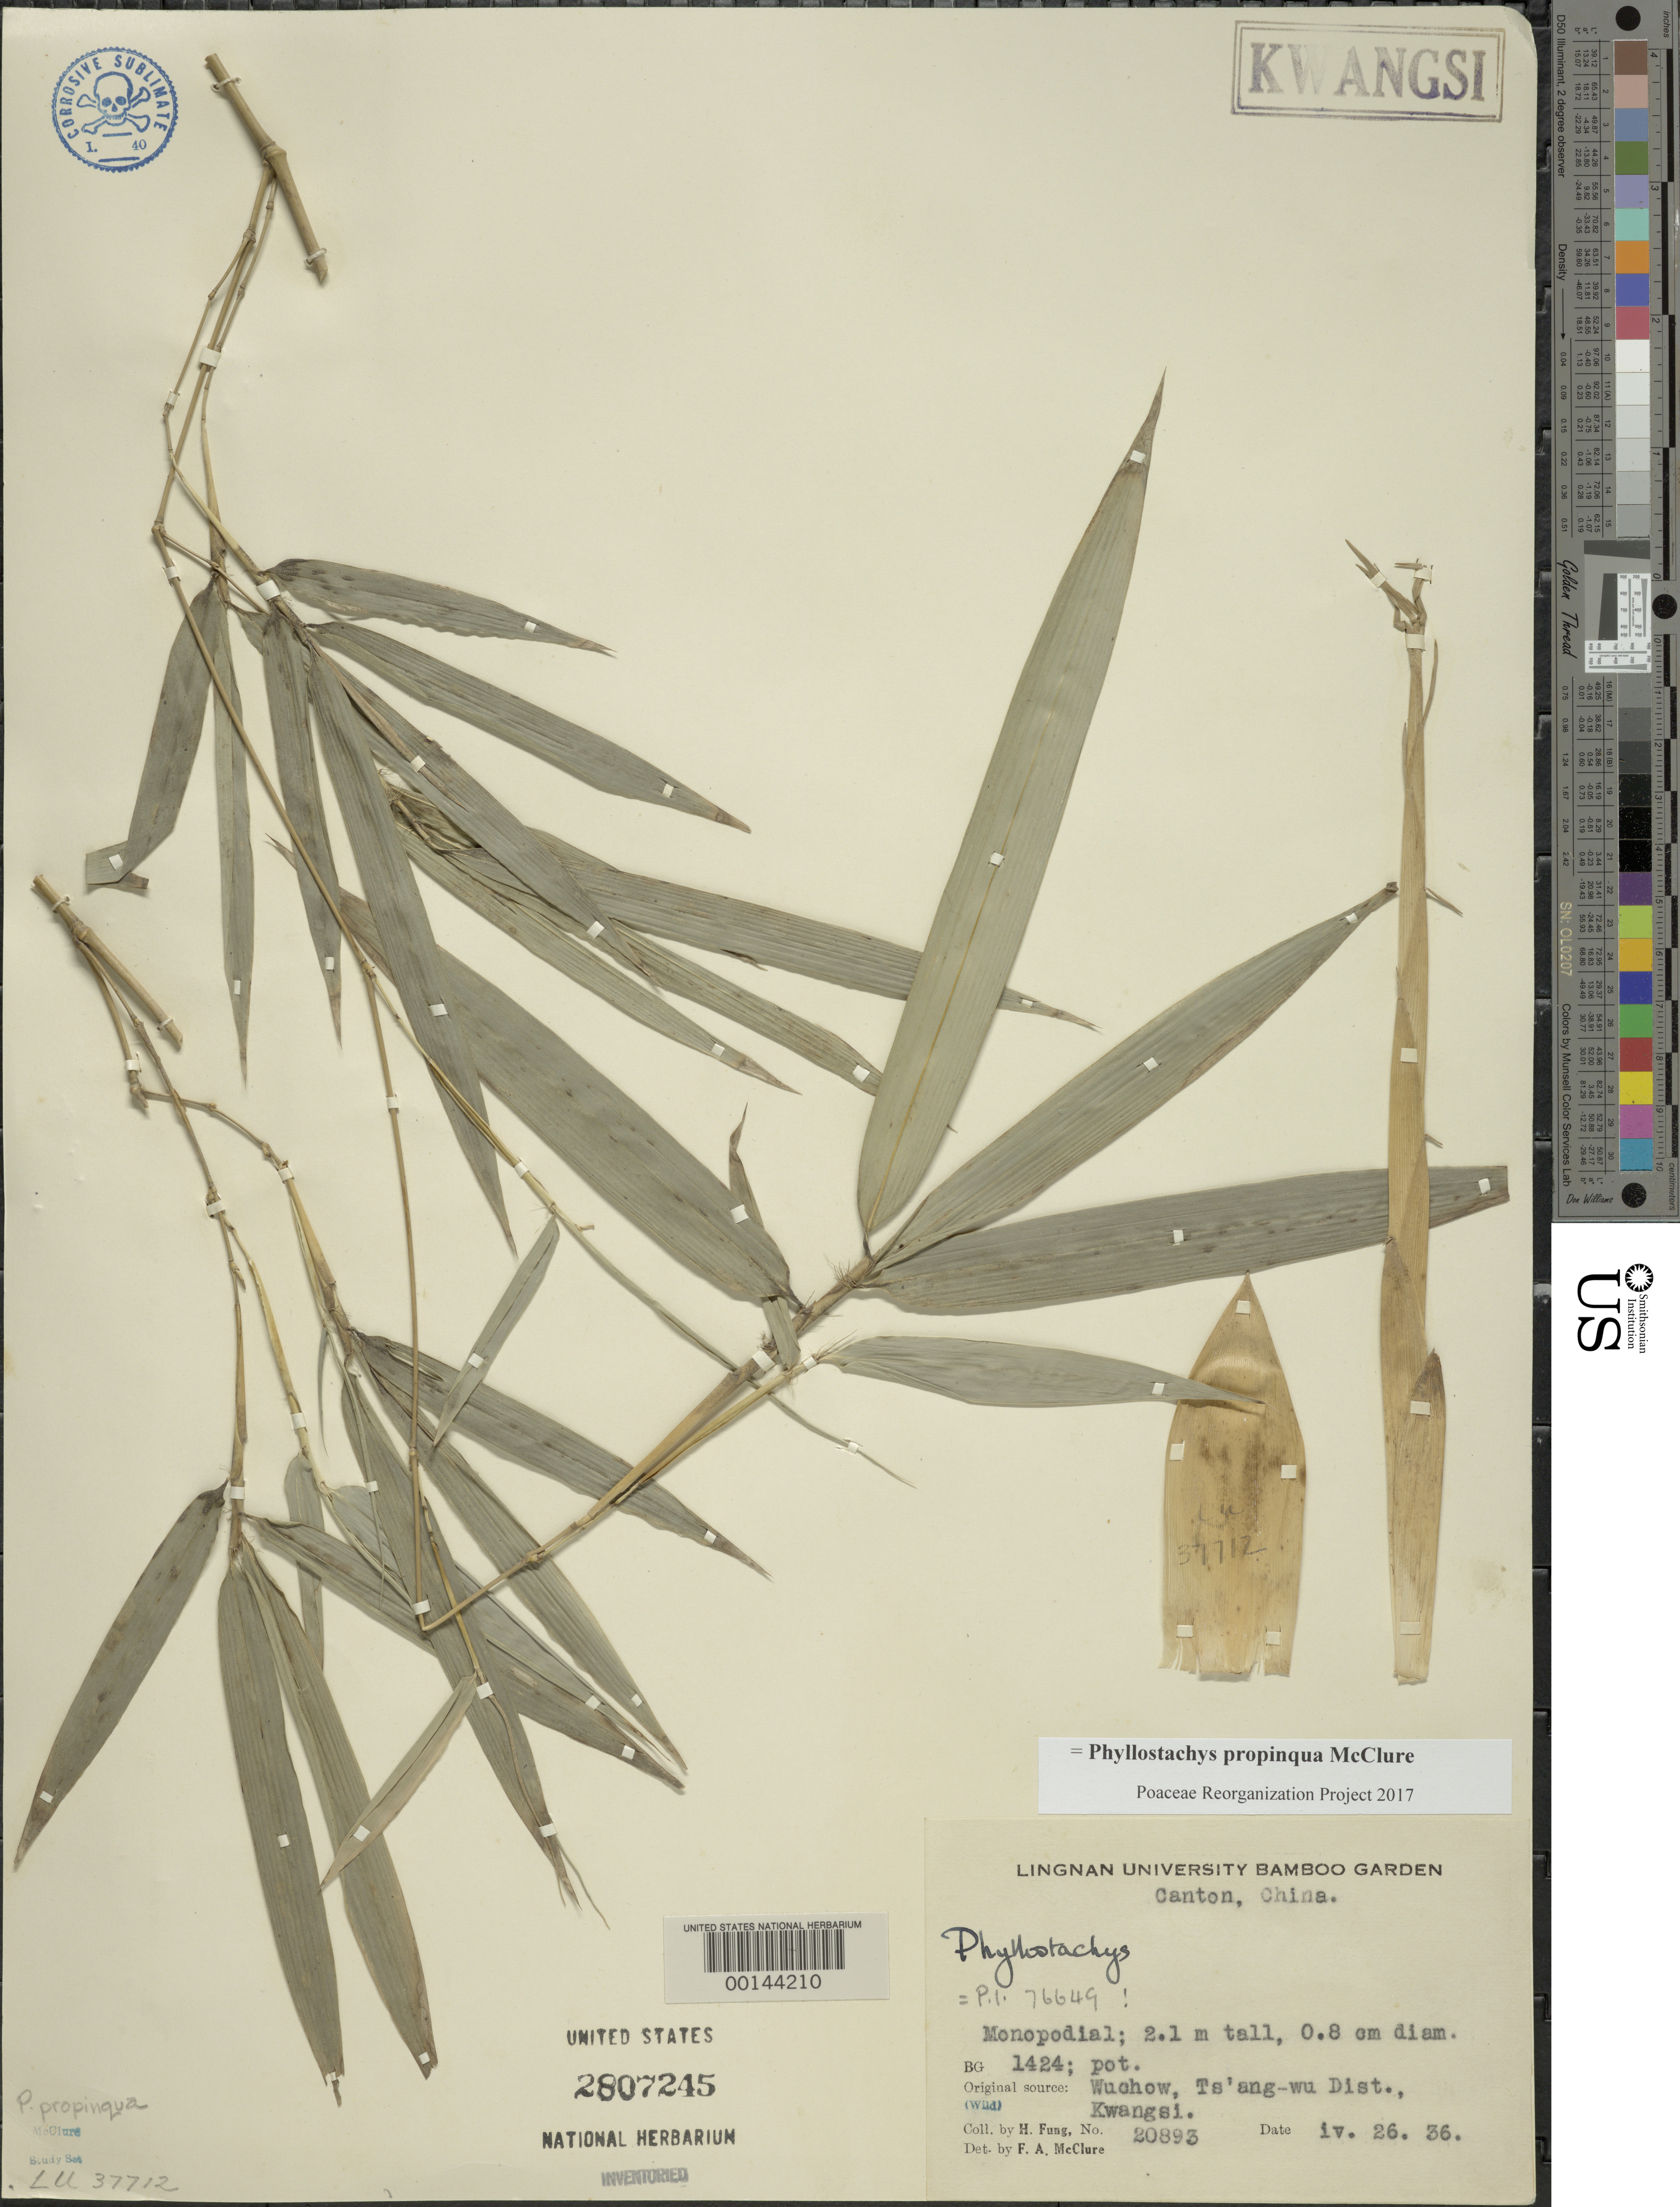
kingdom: Plantae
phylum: Tracheophyta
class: Liliopsida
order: Poales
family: Poaceae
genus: Phyllostachys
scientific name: Phyllostachys propinqua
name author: McClure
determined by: Poaceae Reorganization Project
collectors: H. L. Fung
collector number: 20893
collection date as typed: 26 Apr 1936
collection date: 1936-04-26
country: China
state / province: Jiangxi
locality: Ts'ang-wu, wuchow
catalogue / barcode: US 2807245